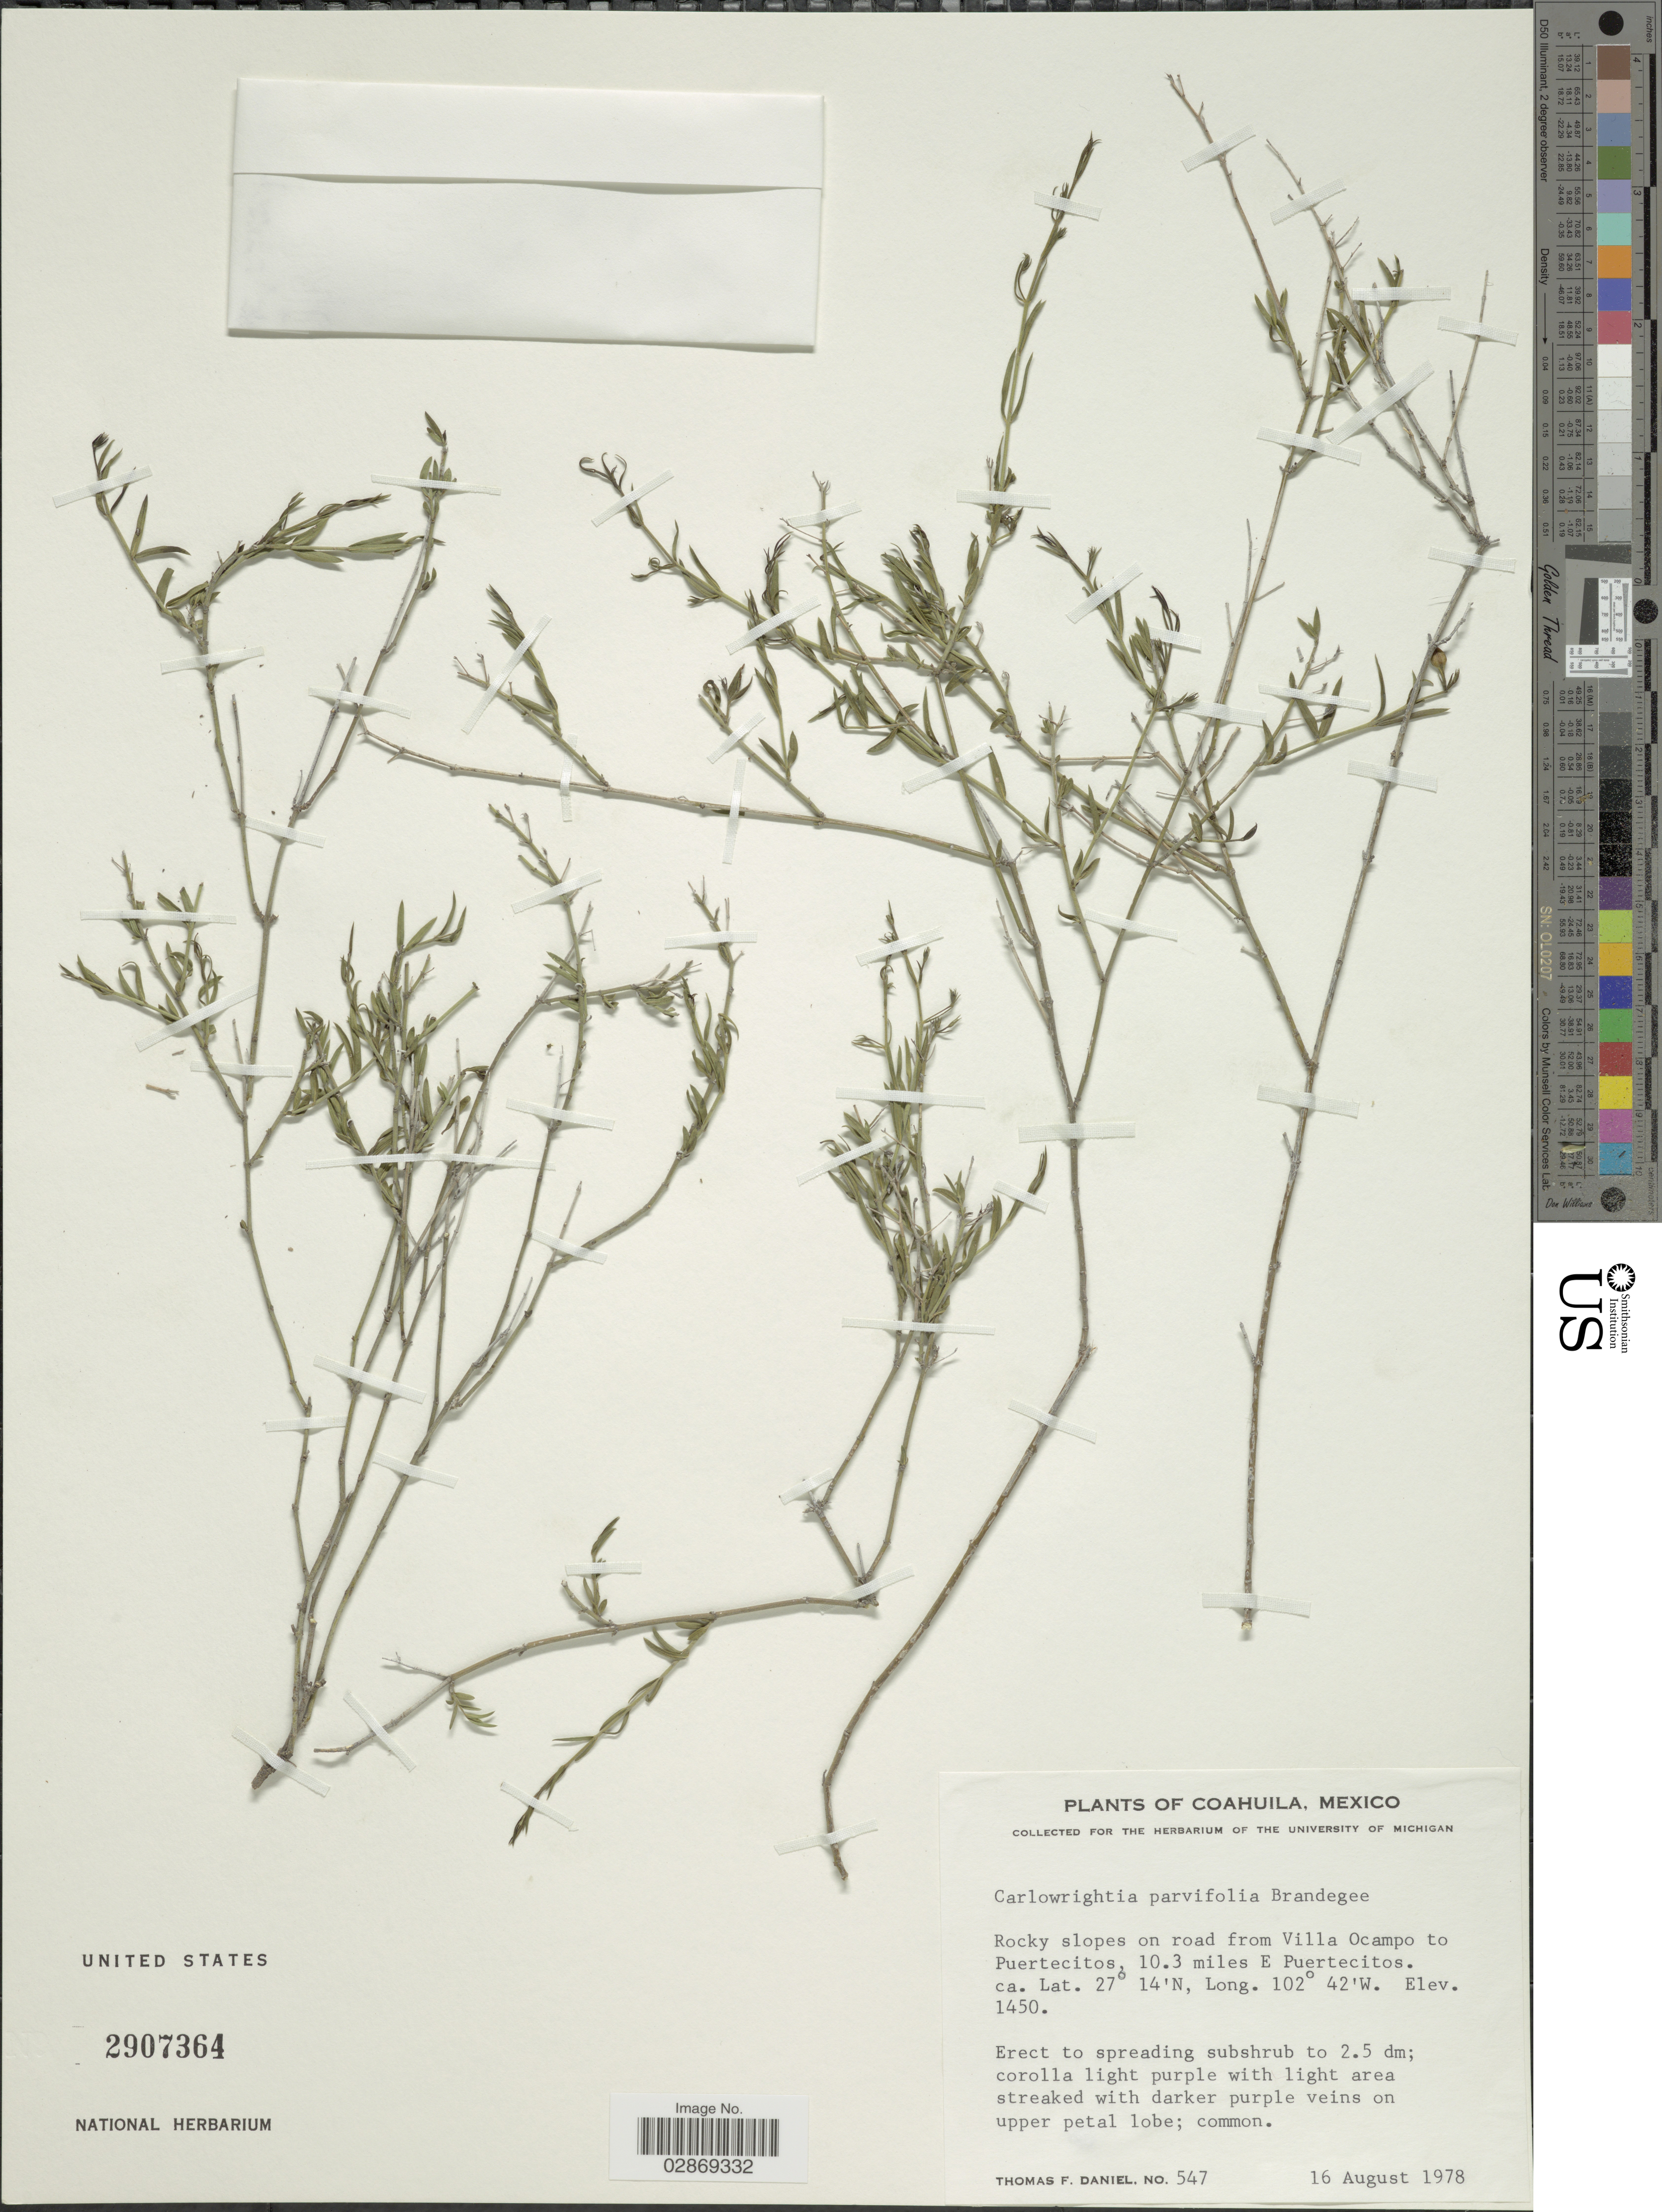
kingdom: Plantae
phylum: Tracheophyta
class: Magnoliopsida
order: Lamiales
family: Acanthaceae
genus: Carlowrightia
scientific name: Carlowrightia parviflora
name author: (Buckley) Wassh.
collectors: T. F. Daniel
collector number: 547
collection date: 1978-08-16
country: Mexico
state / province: Coahuila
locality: Rocky slopes on road from Villa Ocampo to Puertecitos, 10.3 miles E Puertecitos.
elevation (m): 1450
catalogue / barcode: US 2907364